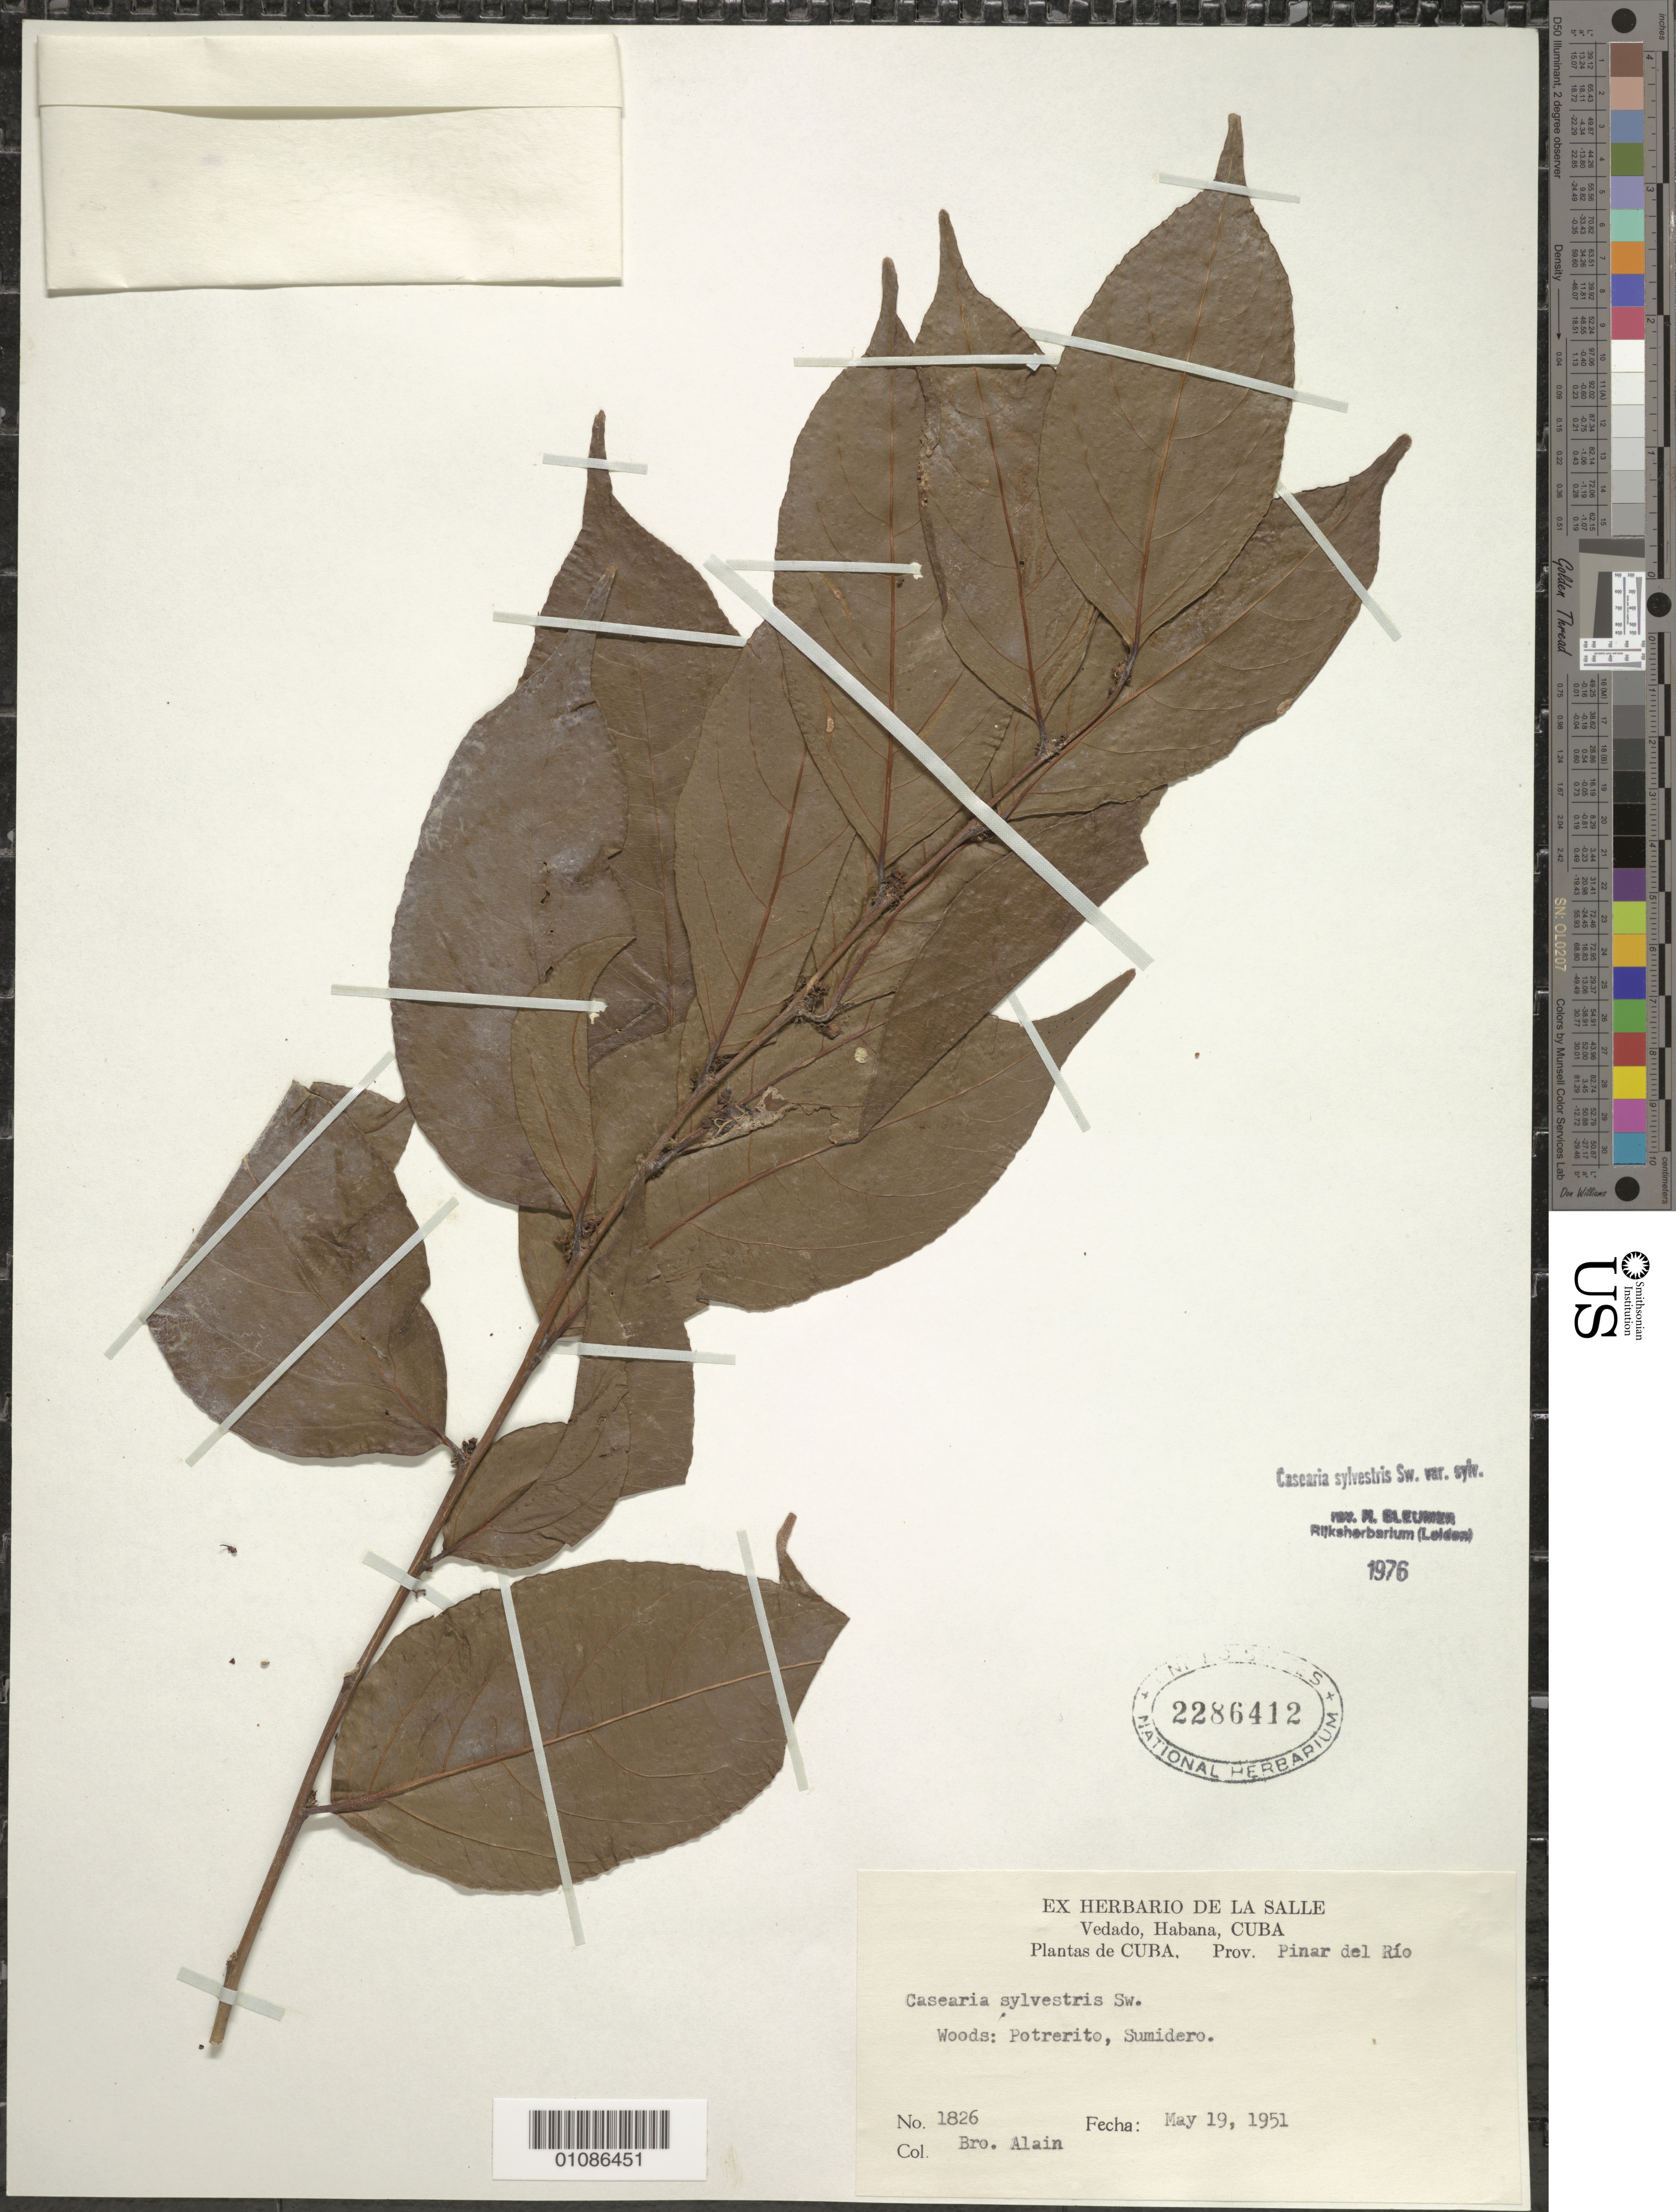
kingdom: Plantae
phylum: Tracheophyta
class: Magnoliopsida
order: Malpighiales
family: Salicaceae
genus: Casearia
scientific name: Casearia sylvestris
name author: Sw.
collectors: A. H. Liogier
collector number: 1826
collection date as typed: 19 May 1951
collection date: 1951-05-19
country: Cuba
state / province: Pinar del Rio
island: Cuba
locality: Pinar del Rio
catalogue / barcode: US 2286412